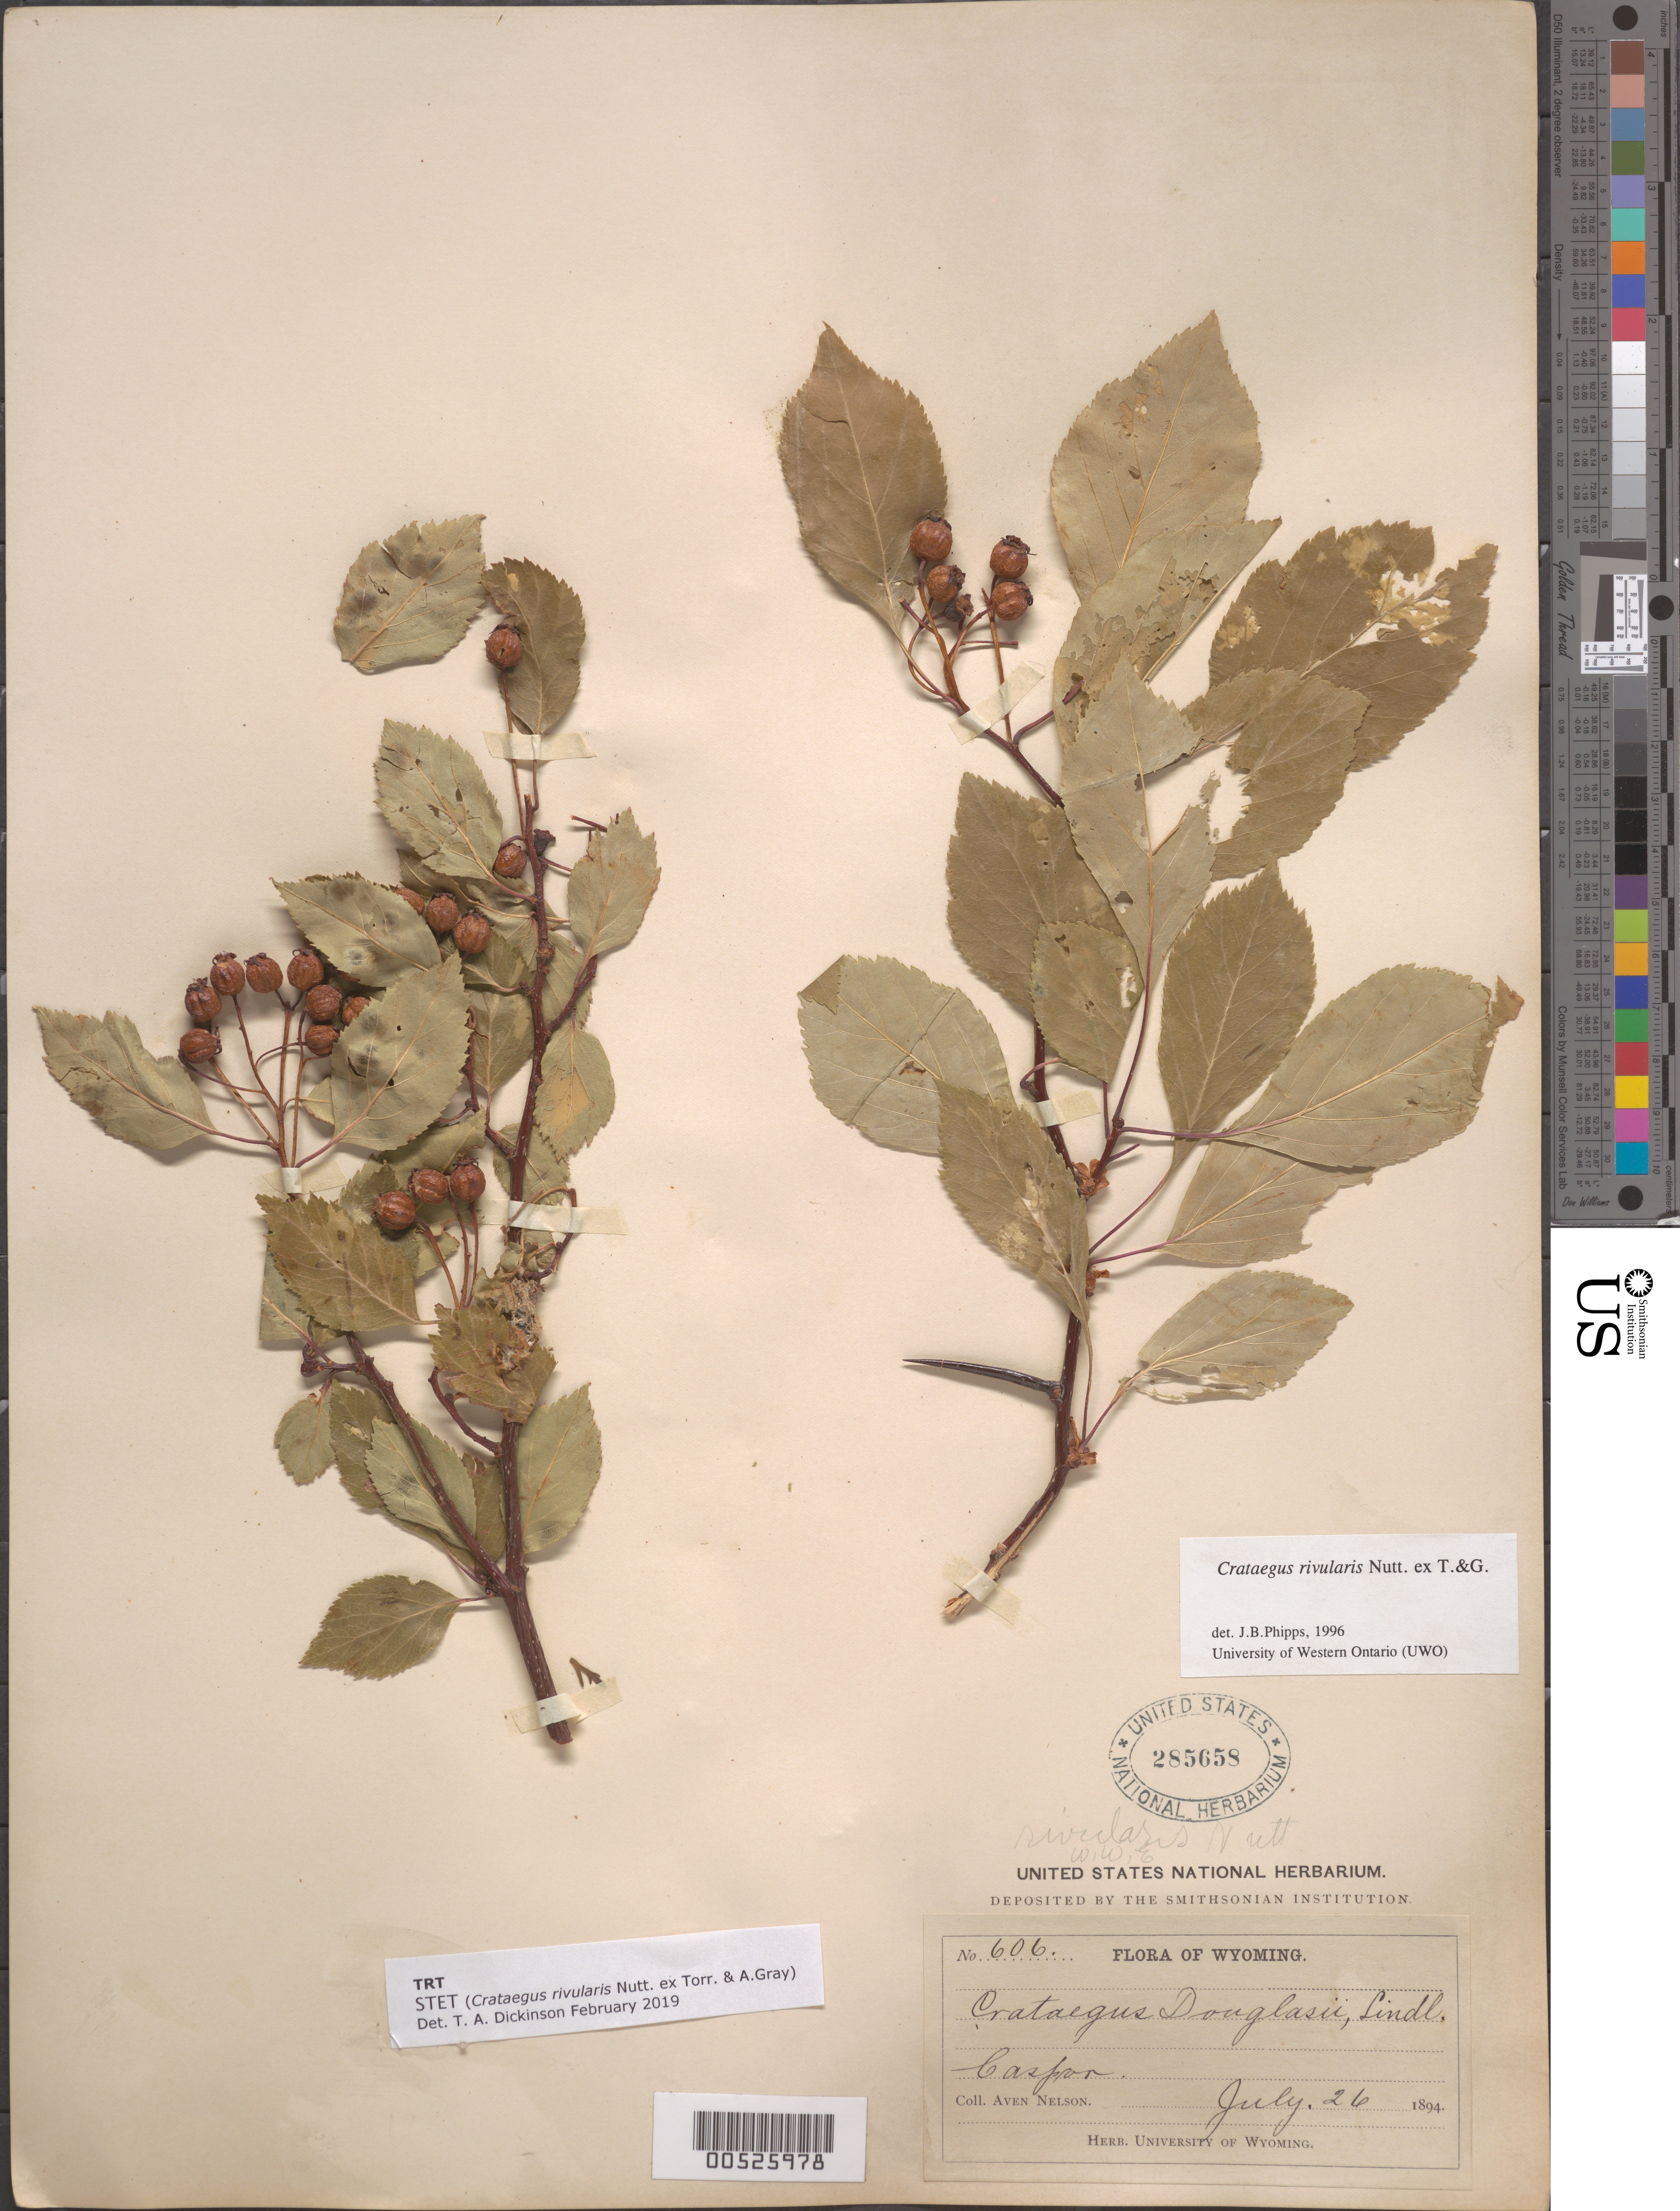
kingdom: Plantae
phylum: Tracheophyta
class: Magnoliopsida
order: Rosales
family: Rosaceae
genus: Crataegus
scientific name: Crataegus rivularis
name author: Nutt.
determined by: Eggleston, W. W.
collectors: A. Nelson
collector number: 606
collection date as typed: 26 Jul 1894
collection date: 1894-07-26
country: United States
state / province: Wyoming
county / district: Natrona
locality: Casper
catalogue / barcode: US 285658